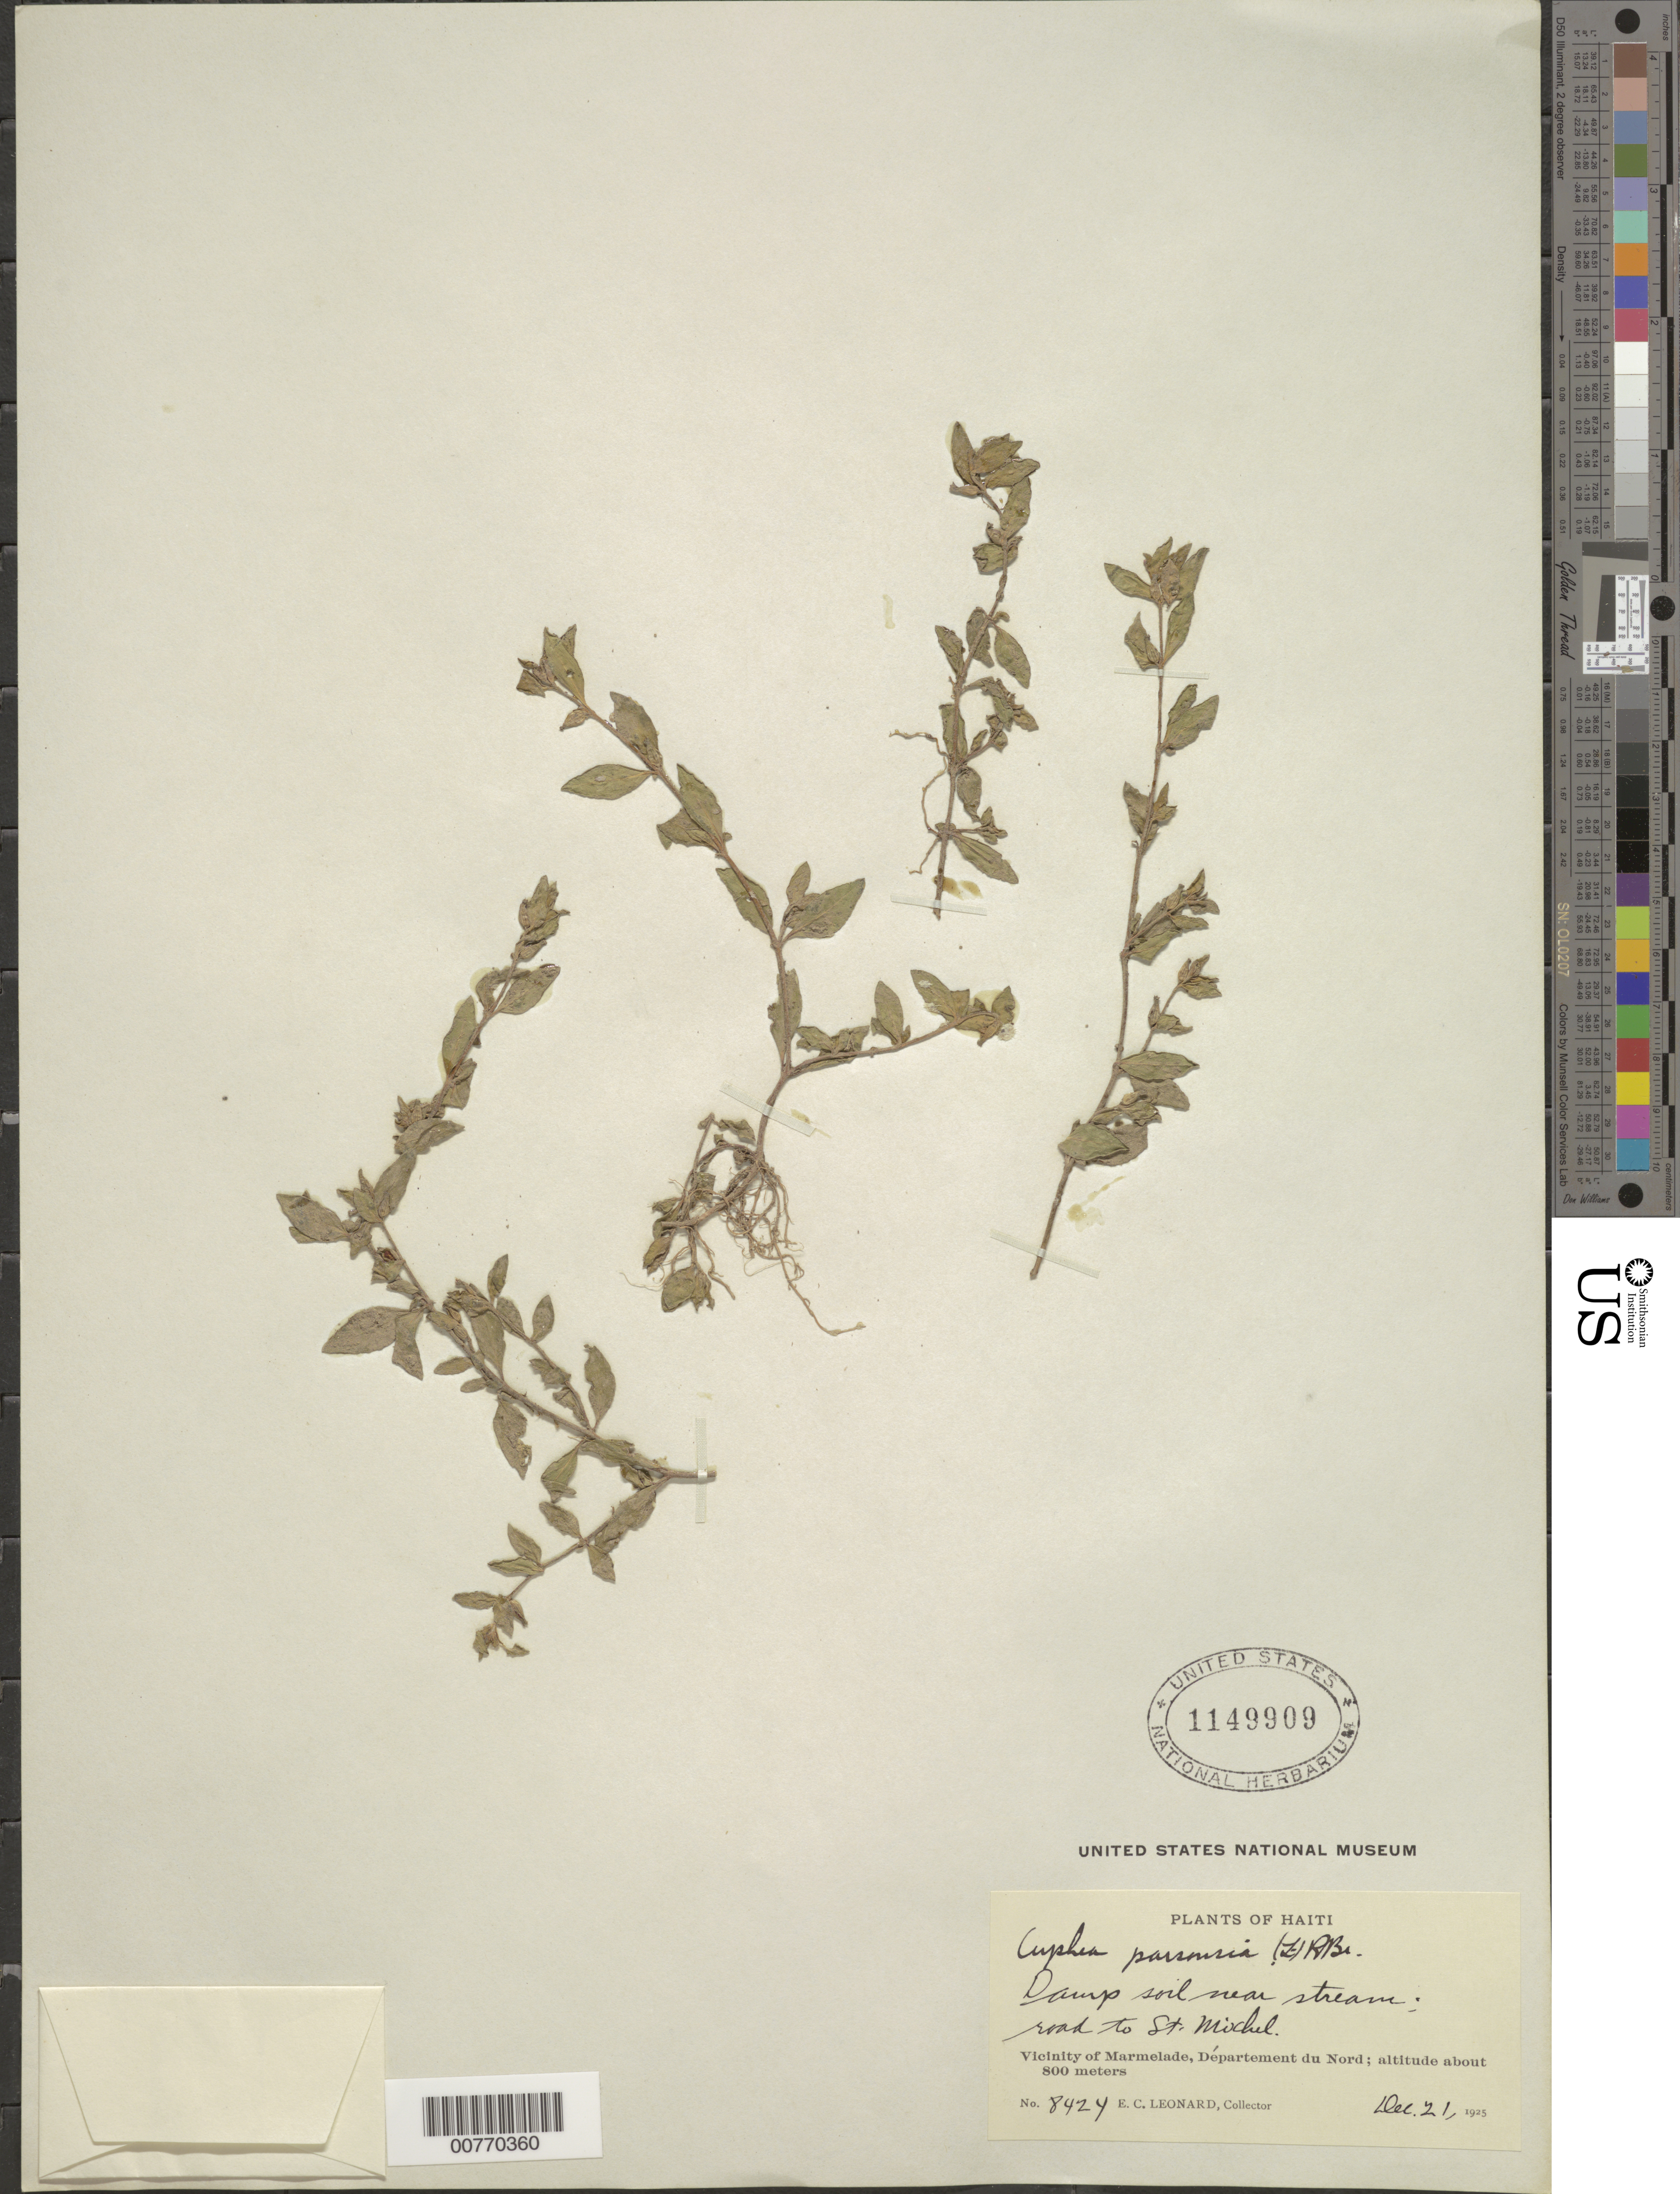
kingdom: Plantae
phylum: Tracheophyta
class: Magnoliopsida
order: Myrtales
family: Lythraceae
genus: Cuphea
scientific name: Cuphea parsonsia var. parsonsia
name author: (L.) R. Br. ex Steud.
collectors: E. C. Leonard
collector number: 8424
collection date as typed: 21 Dec 1925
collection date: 1925-12-21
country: Haiti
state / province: Nord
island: Hispaniola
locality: Vicinity of Marmelade, road to St Michel.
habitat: Damp soil near stream.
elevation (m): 800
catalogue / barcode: US 1149909